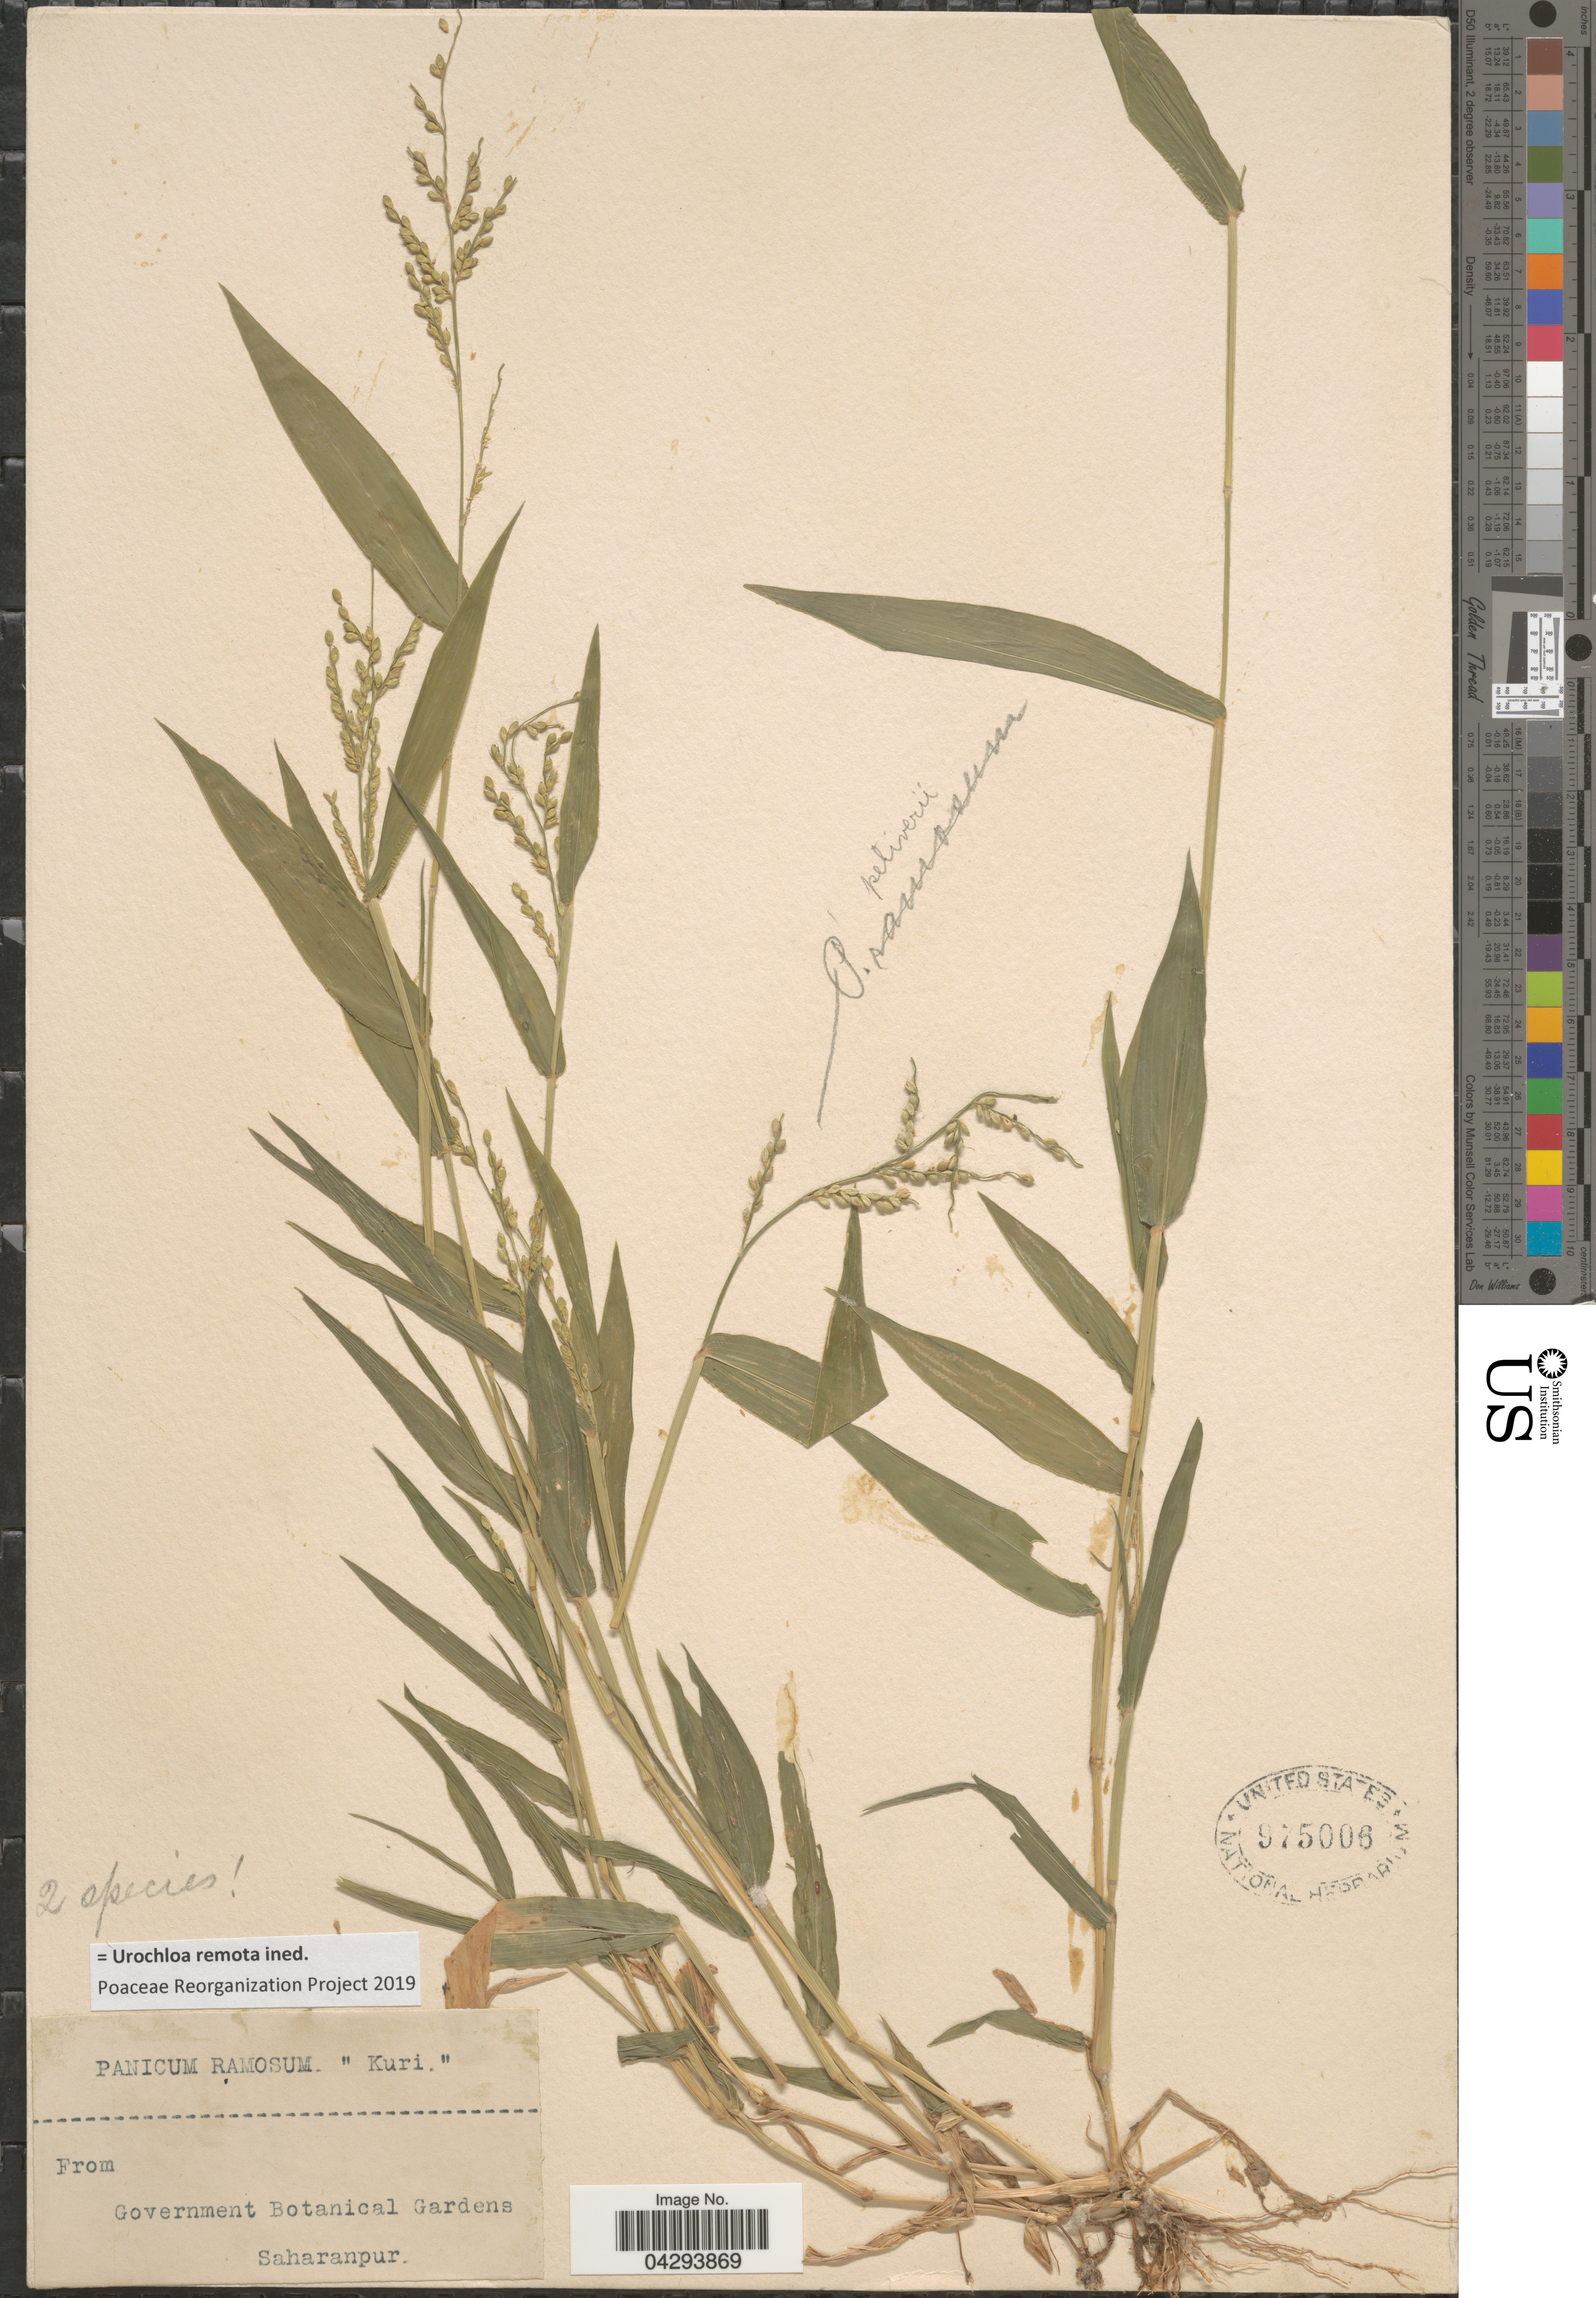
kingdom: Plantae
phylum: Tracheophyta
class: Liliopsida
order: Poales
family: Poaceae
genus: Urochloa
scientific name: Urochloa remota ined.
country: India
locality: From Government Botanical Gardens. Saharanpur.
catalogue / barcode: US 975006